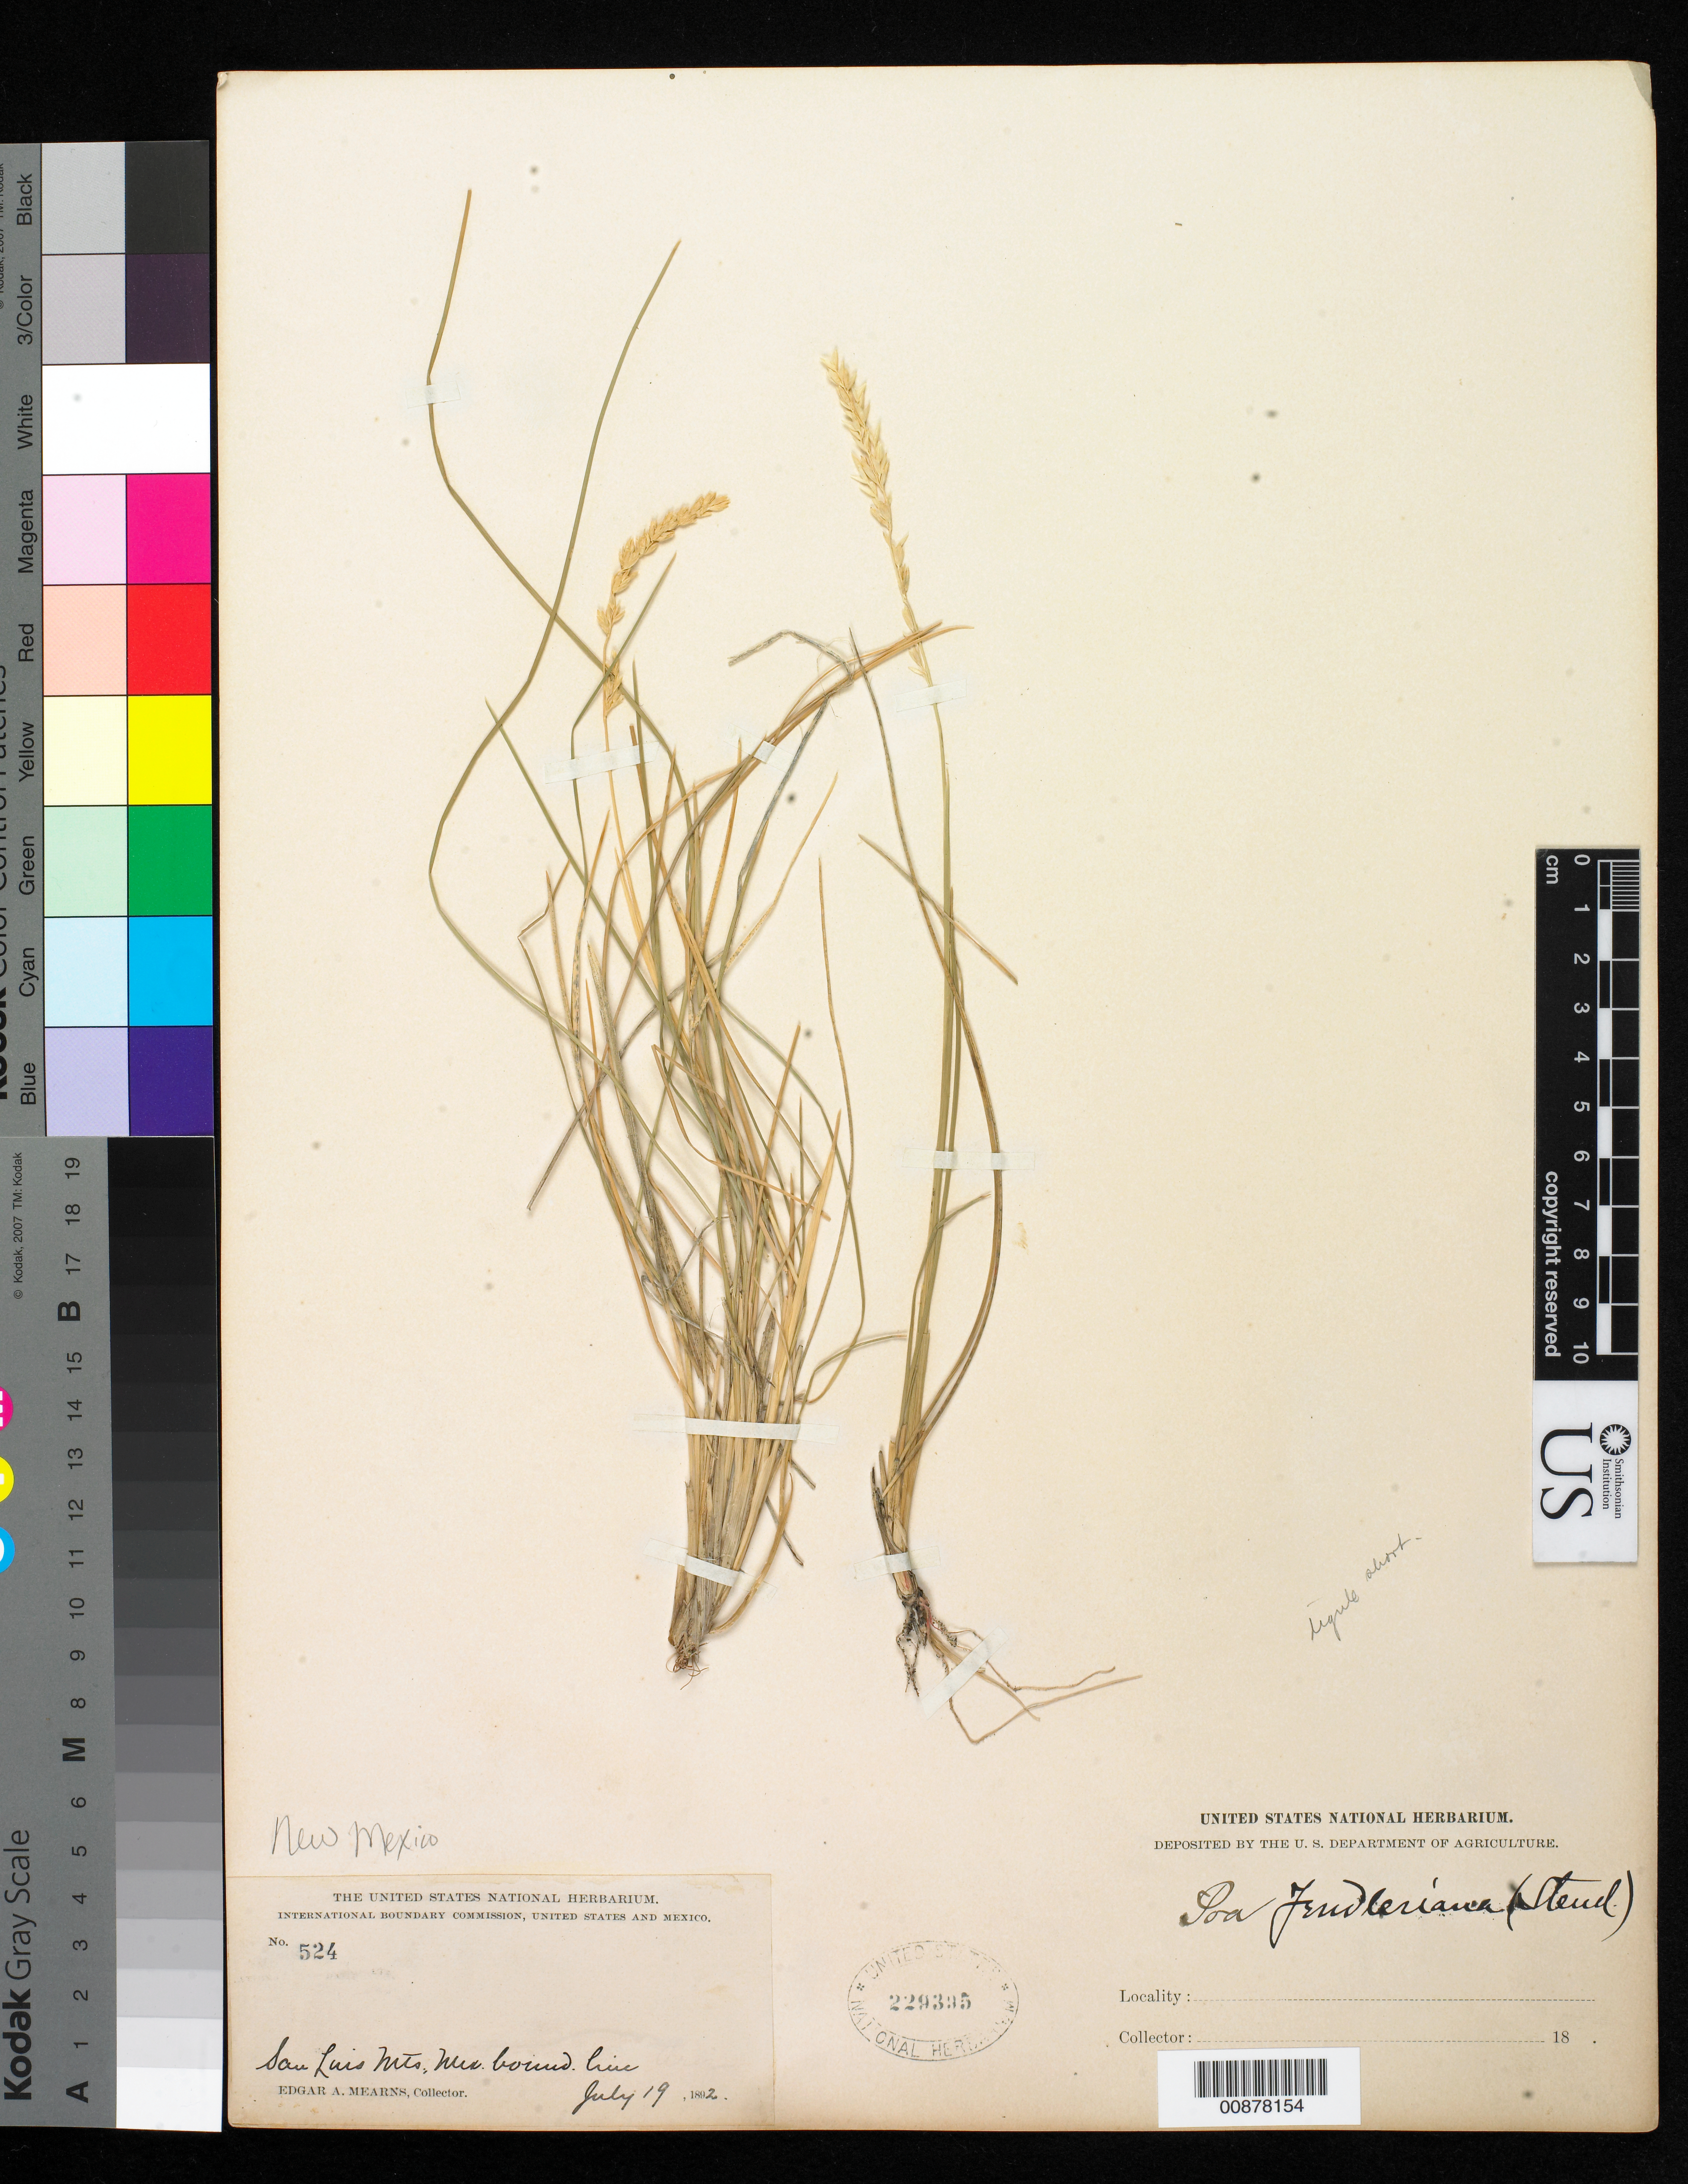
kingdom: Plantae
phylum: Tracheophyta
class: Liliopsida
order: Poales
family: Poaceae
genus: Poa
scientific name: Poa fendleriana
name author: (Steud.) Vasey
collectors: E. A. Mearns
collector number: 524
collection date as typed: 19 Jul 1892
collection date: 1892-07-19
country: United States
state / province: New Mexico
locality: San Luis Mts., Mexican Boundary Line.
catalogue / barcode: US 229395